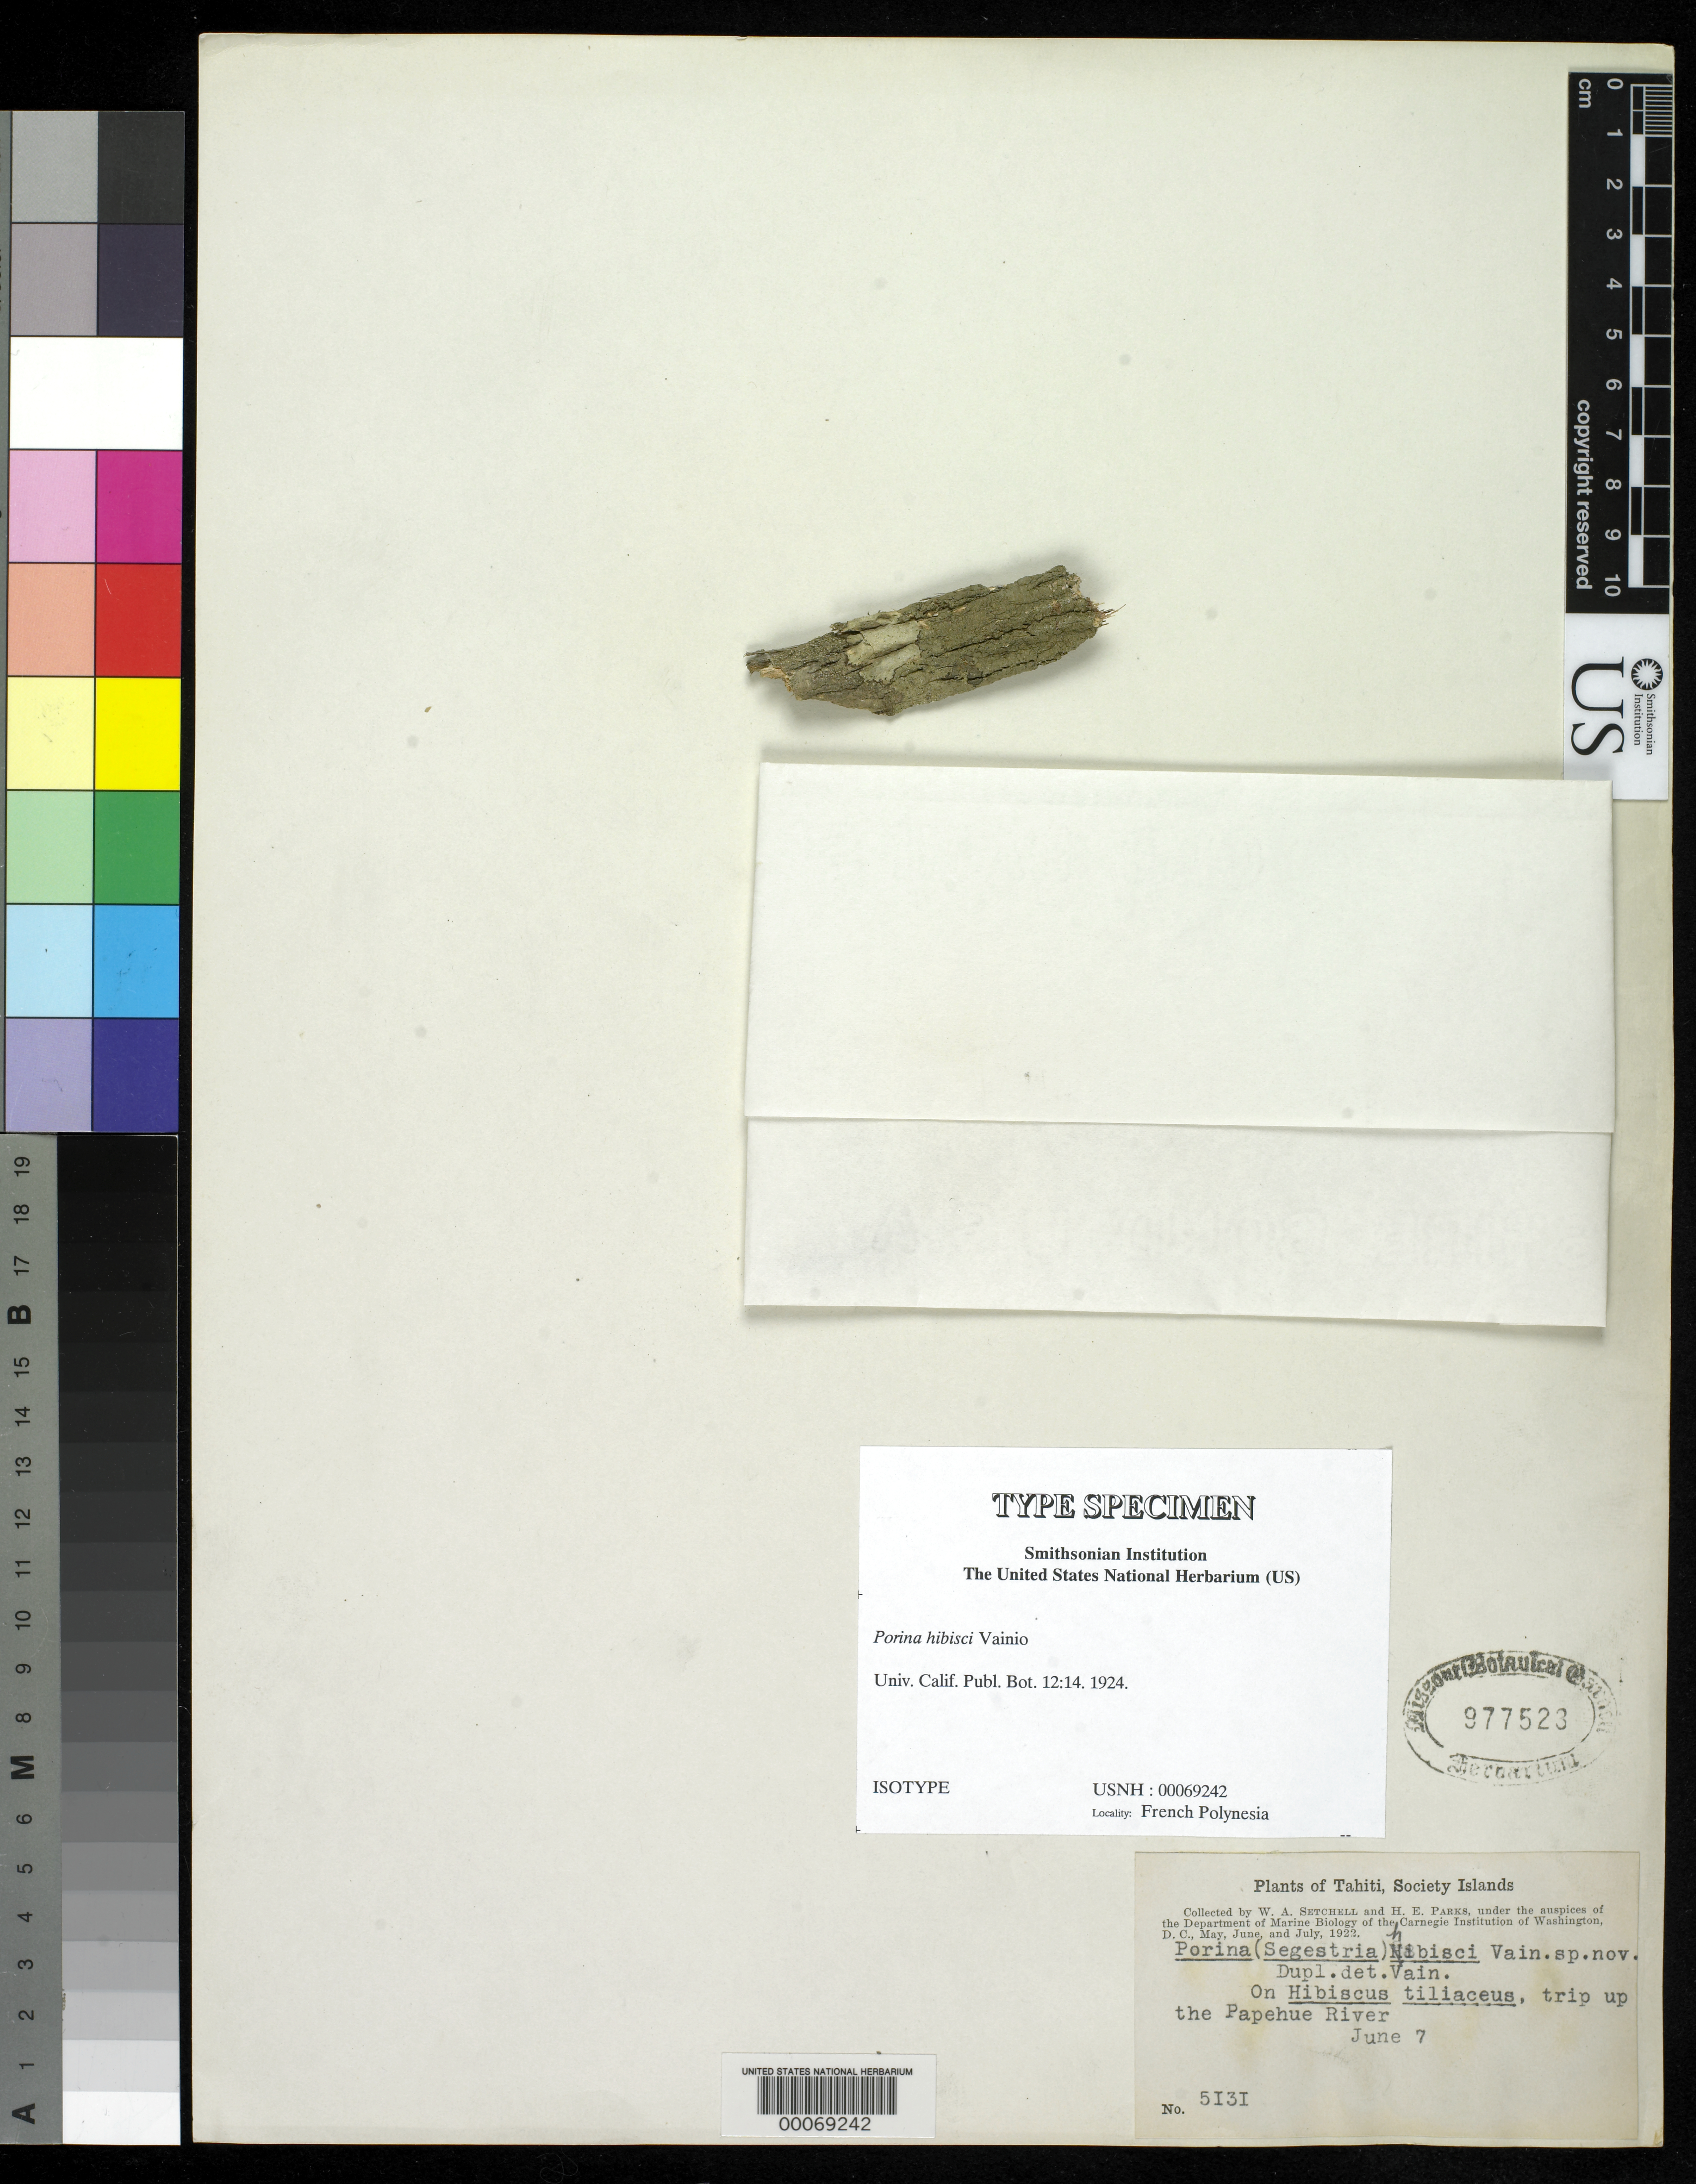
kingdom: Fungi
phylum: Ascomycota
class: Lecanoromycetes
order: Ostropales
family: Porinaceae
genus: Porina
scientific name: Porina hibisci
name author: Vain.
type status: Isotype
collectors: W. Setchell & H. E. Parks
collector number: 5131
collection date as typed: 07 Jun 1922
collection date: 1922-06-07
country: French Polynesia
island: Tahiti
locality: Papehue River.